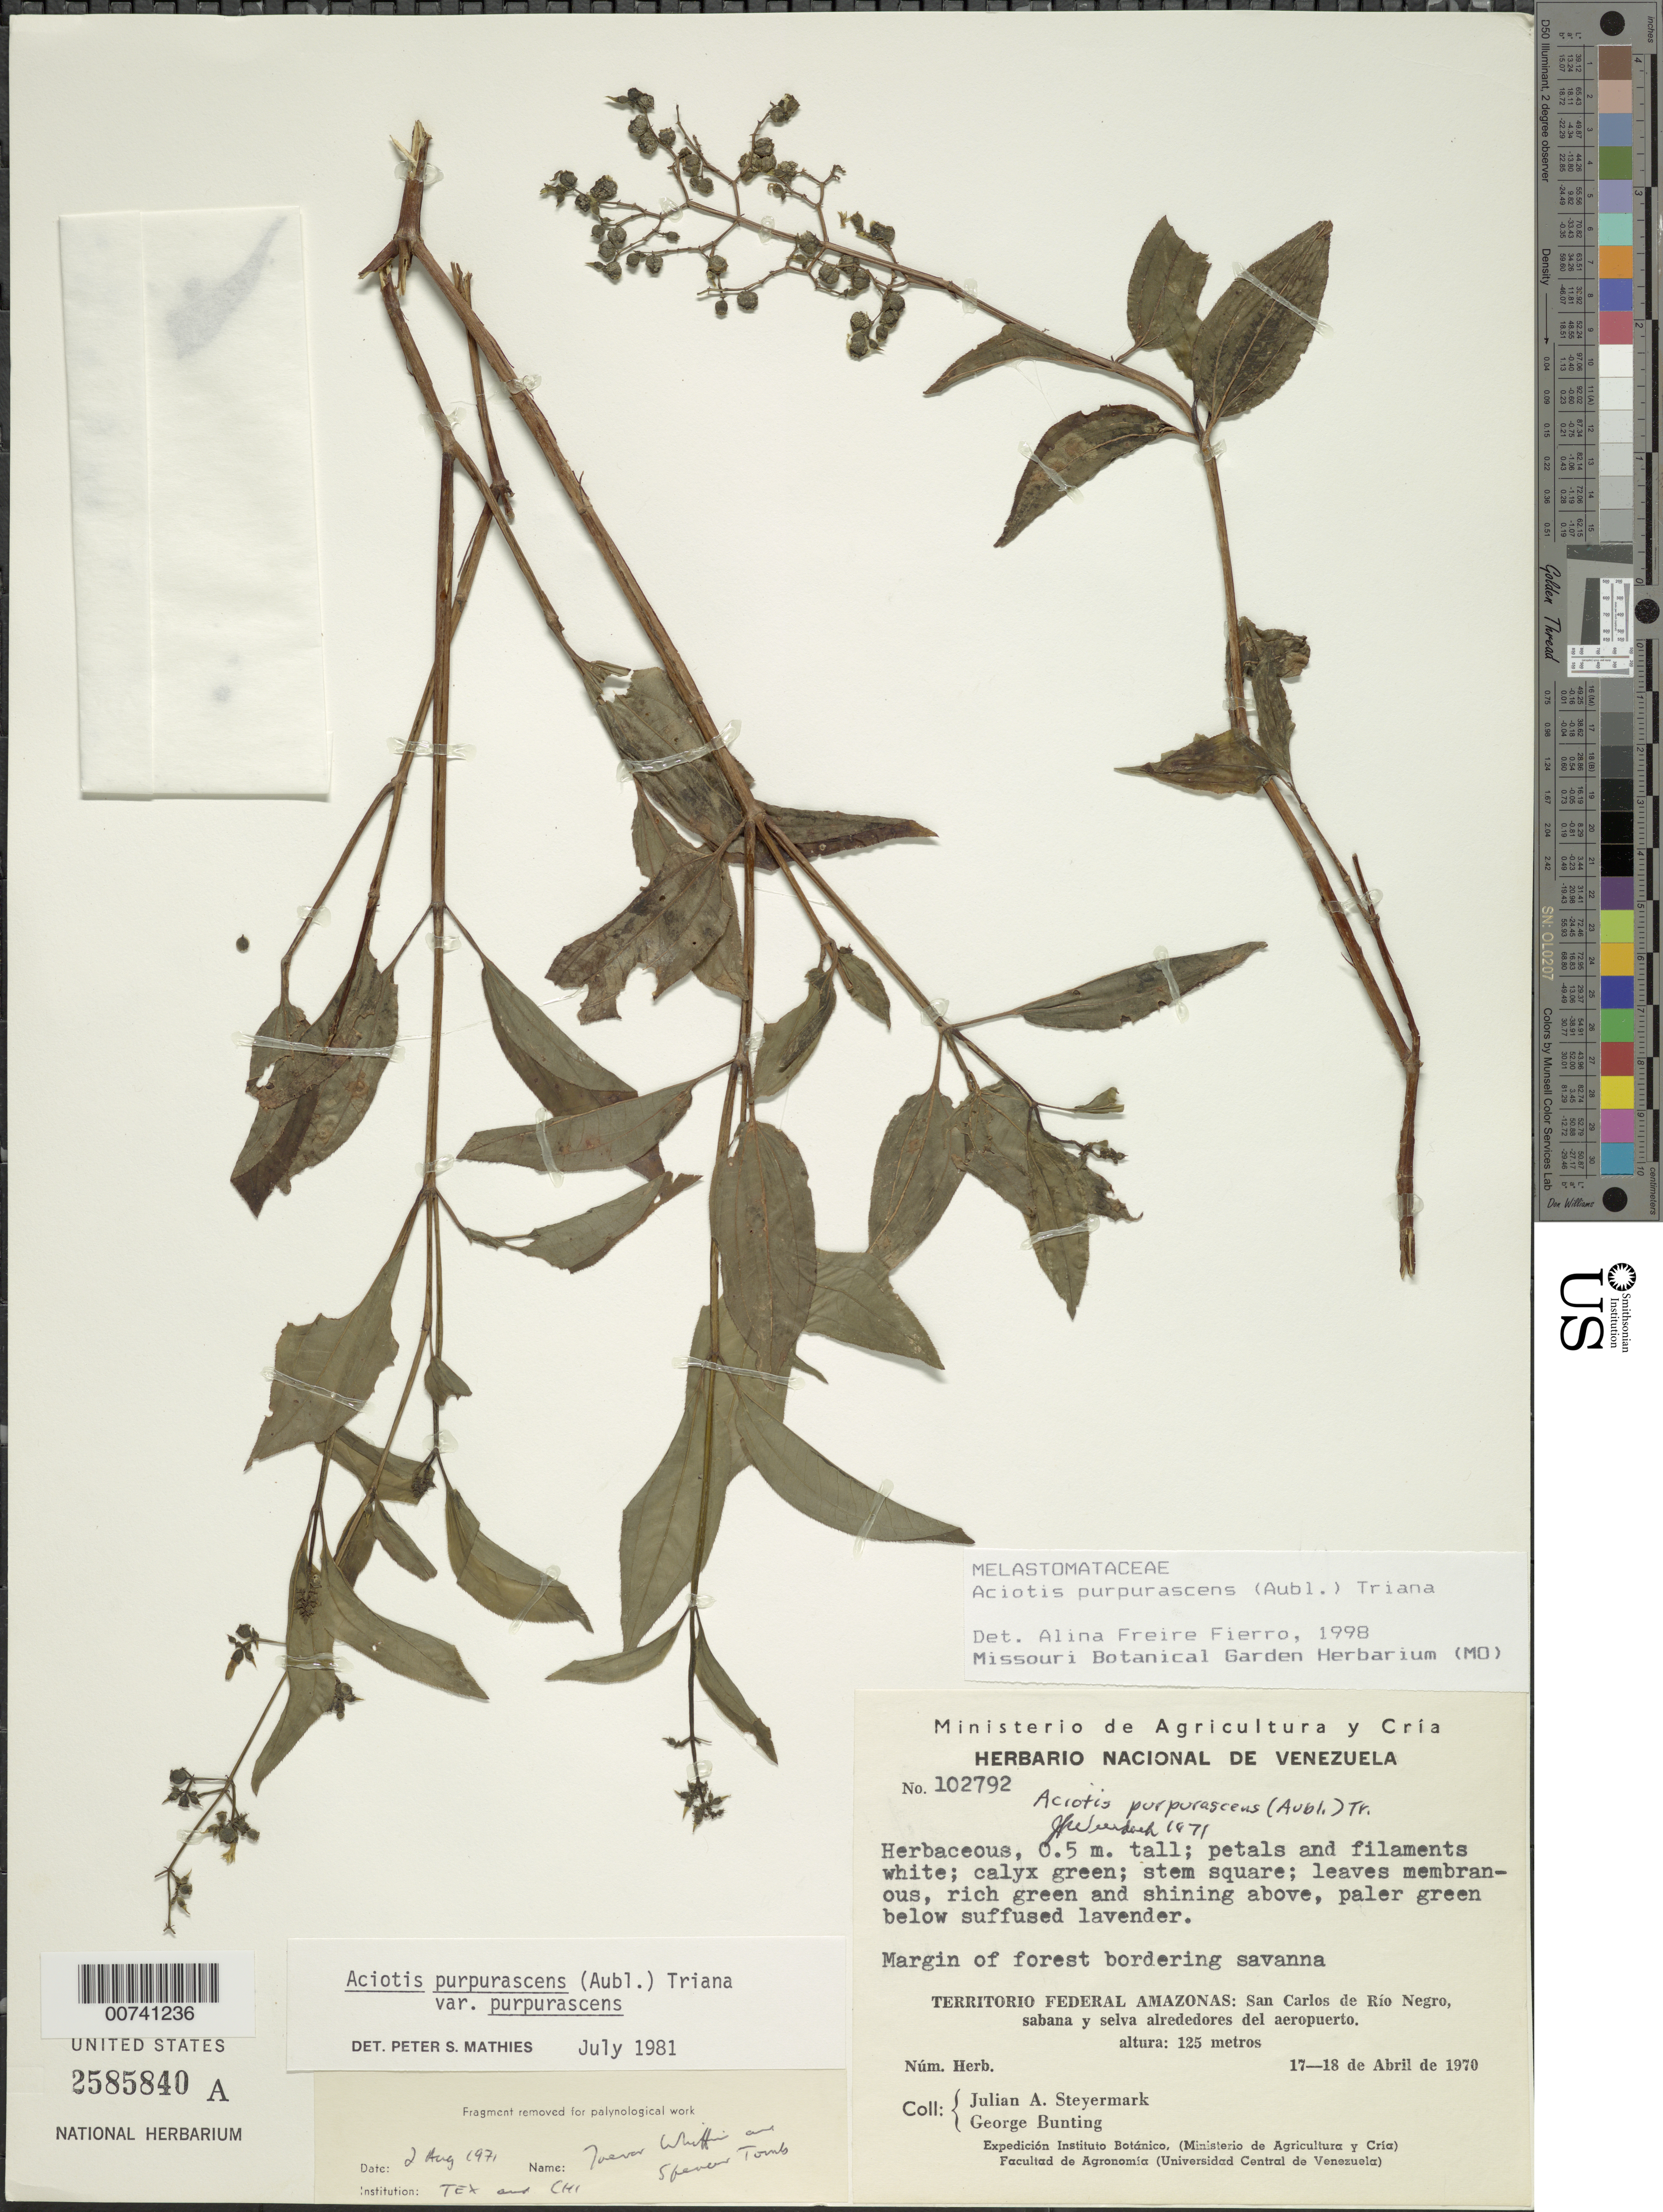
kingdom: Plantae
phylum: Tracheophyta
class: Magnoliopsida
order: Myrtales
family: Melastomataceae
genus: Aciotis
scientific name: Aciotis purpurascens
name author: (Aubl.) Triana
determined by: Freire-Fierro, A.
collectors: J. Steyermark & G. S. Bunting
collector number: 102792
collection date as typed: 17-Apr-70 to 18-Apr-70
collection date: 1970-04-17/1970-04-18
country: Venezuela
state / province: Amazonas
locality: San Carlos de Río Negro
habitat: Margin of forest bordering savanna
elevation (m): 125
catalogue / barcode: US 2585840A